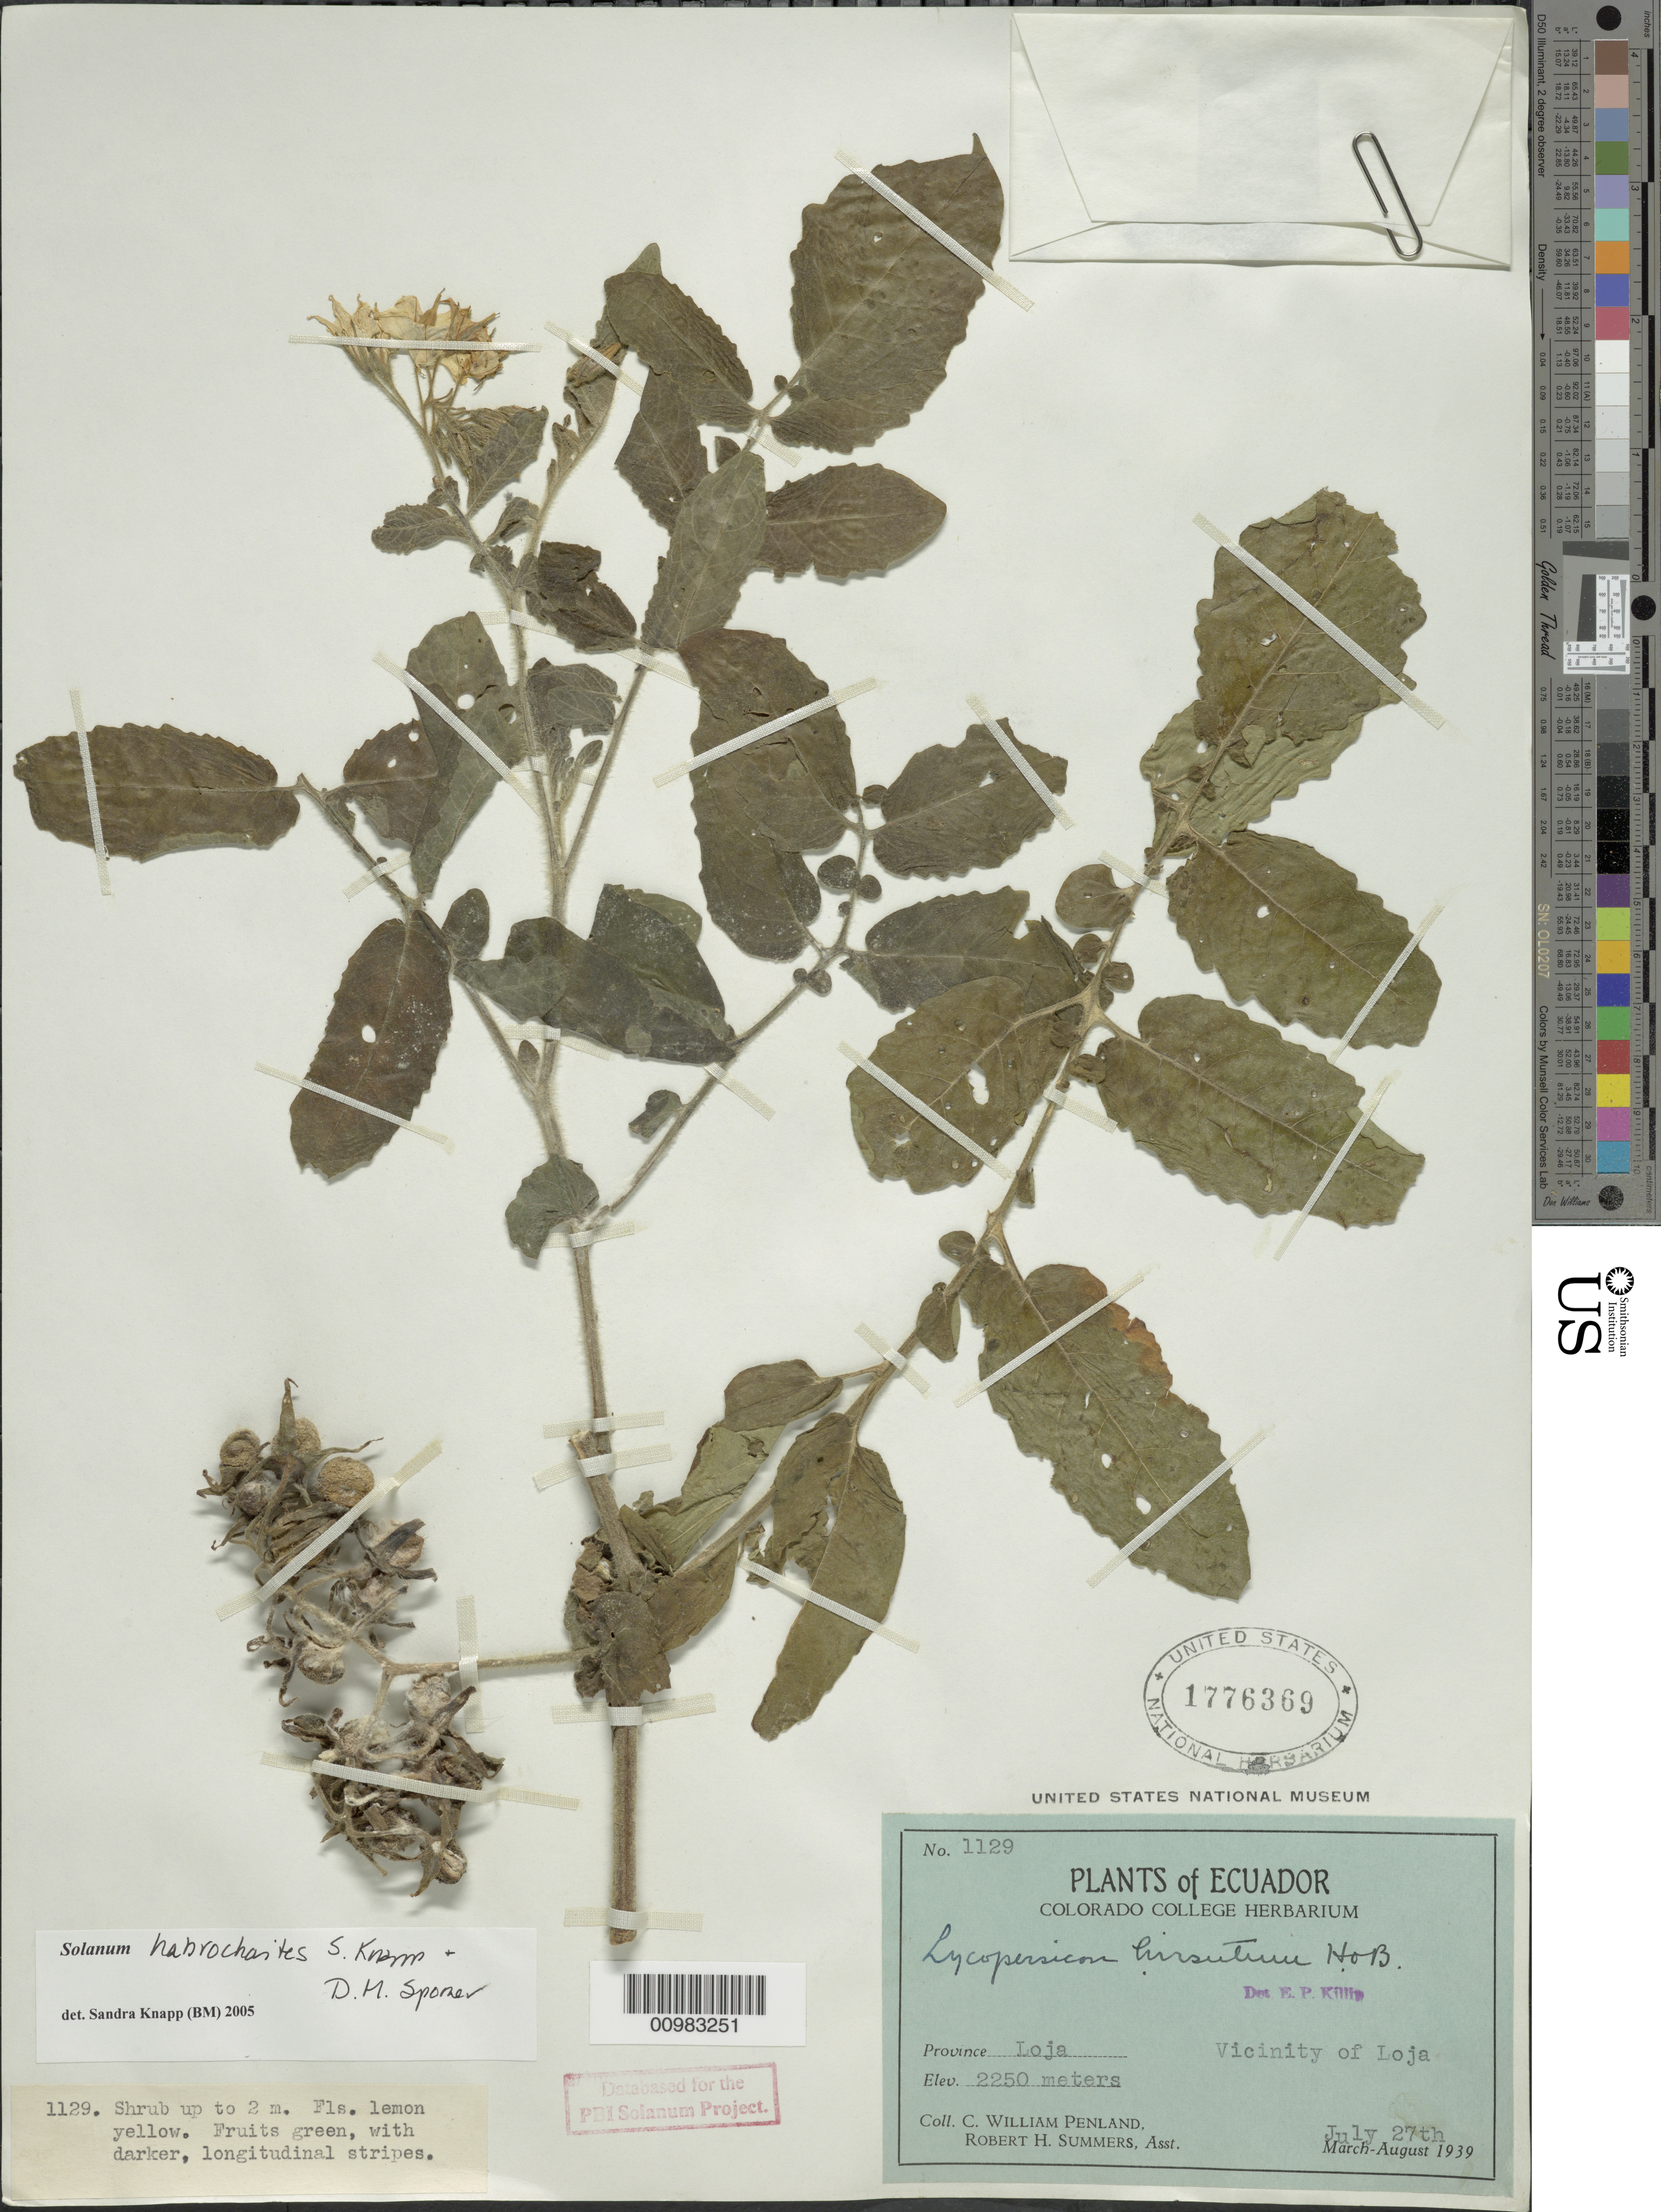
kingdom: Plantae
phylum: Tracheophyta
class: Magnoliopsida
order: Solanales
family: Solanaceae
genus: Solanum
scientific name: Solanum habrochaites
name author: S. Knapp & D.M. Spooner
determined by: Peralta, Iris E.; Knapp, S. D.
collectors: C. W. Penland & R. Summers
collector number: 1129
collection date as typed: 27 Jul 1939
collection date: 1939-07-27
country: Ecuador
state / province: Loja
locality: vicinity of Loja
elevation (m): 2250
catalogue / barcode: US 1776369